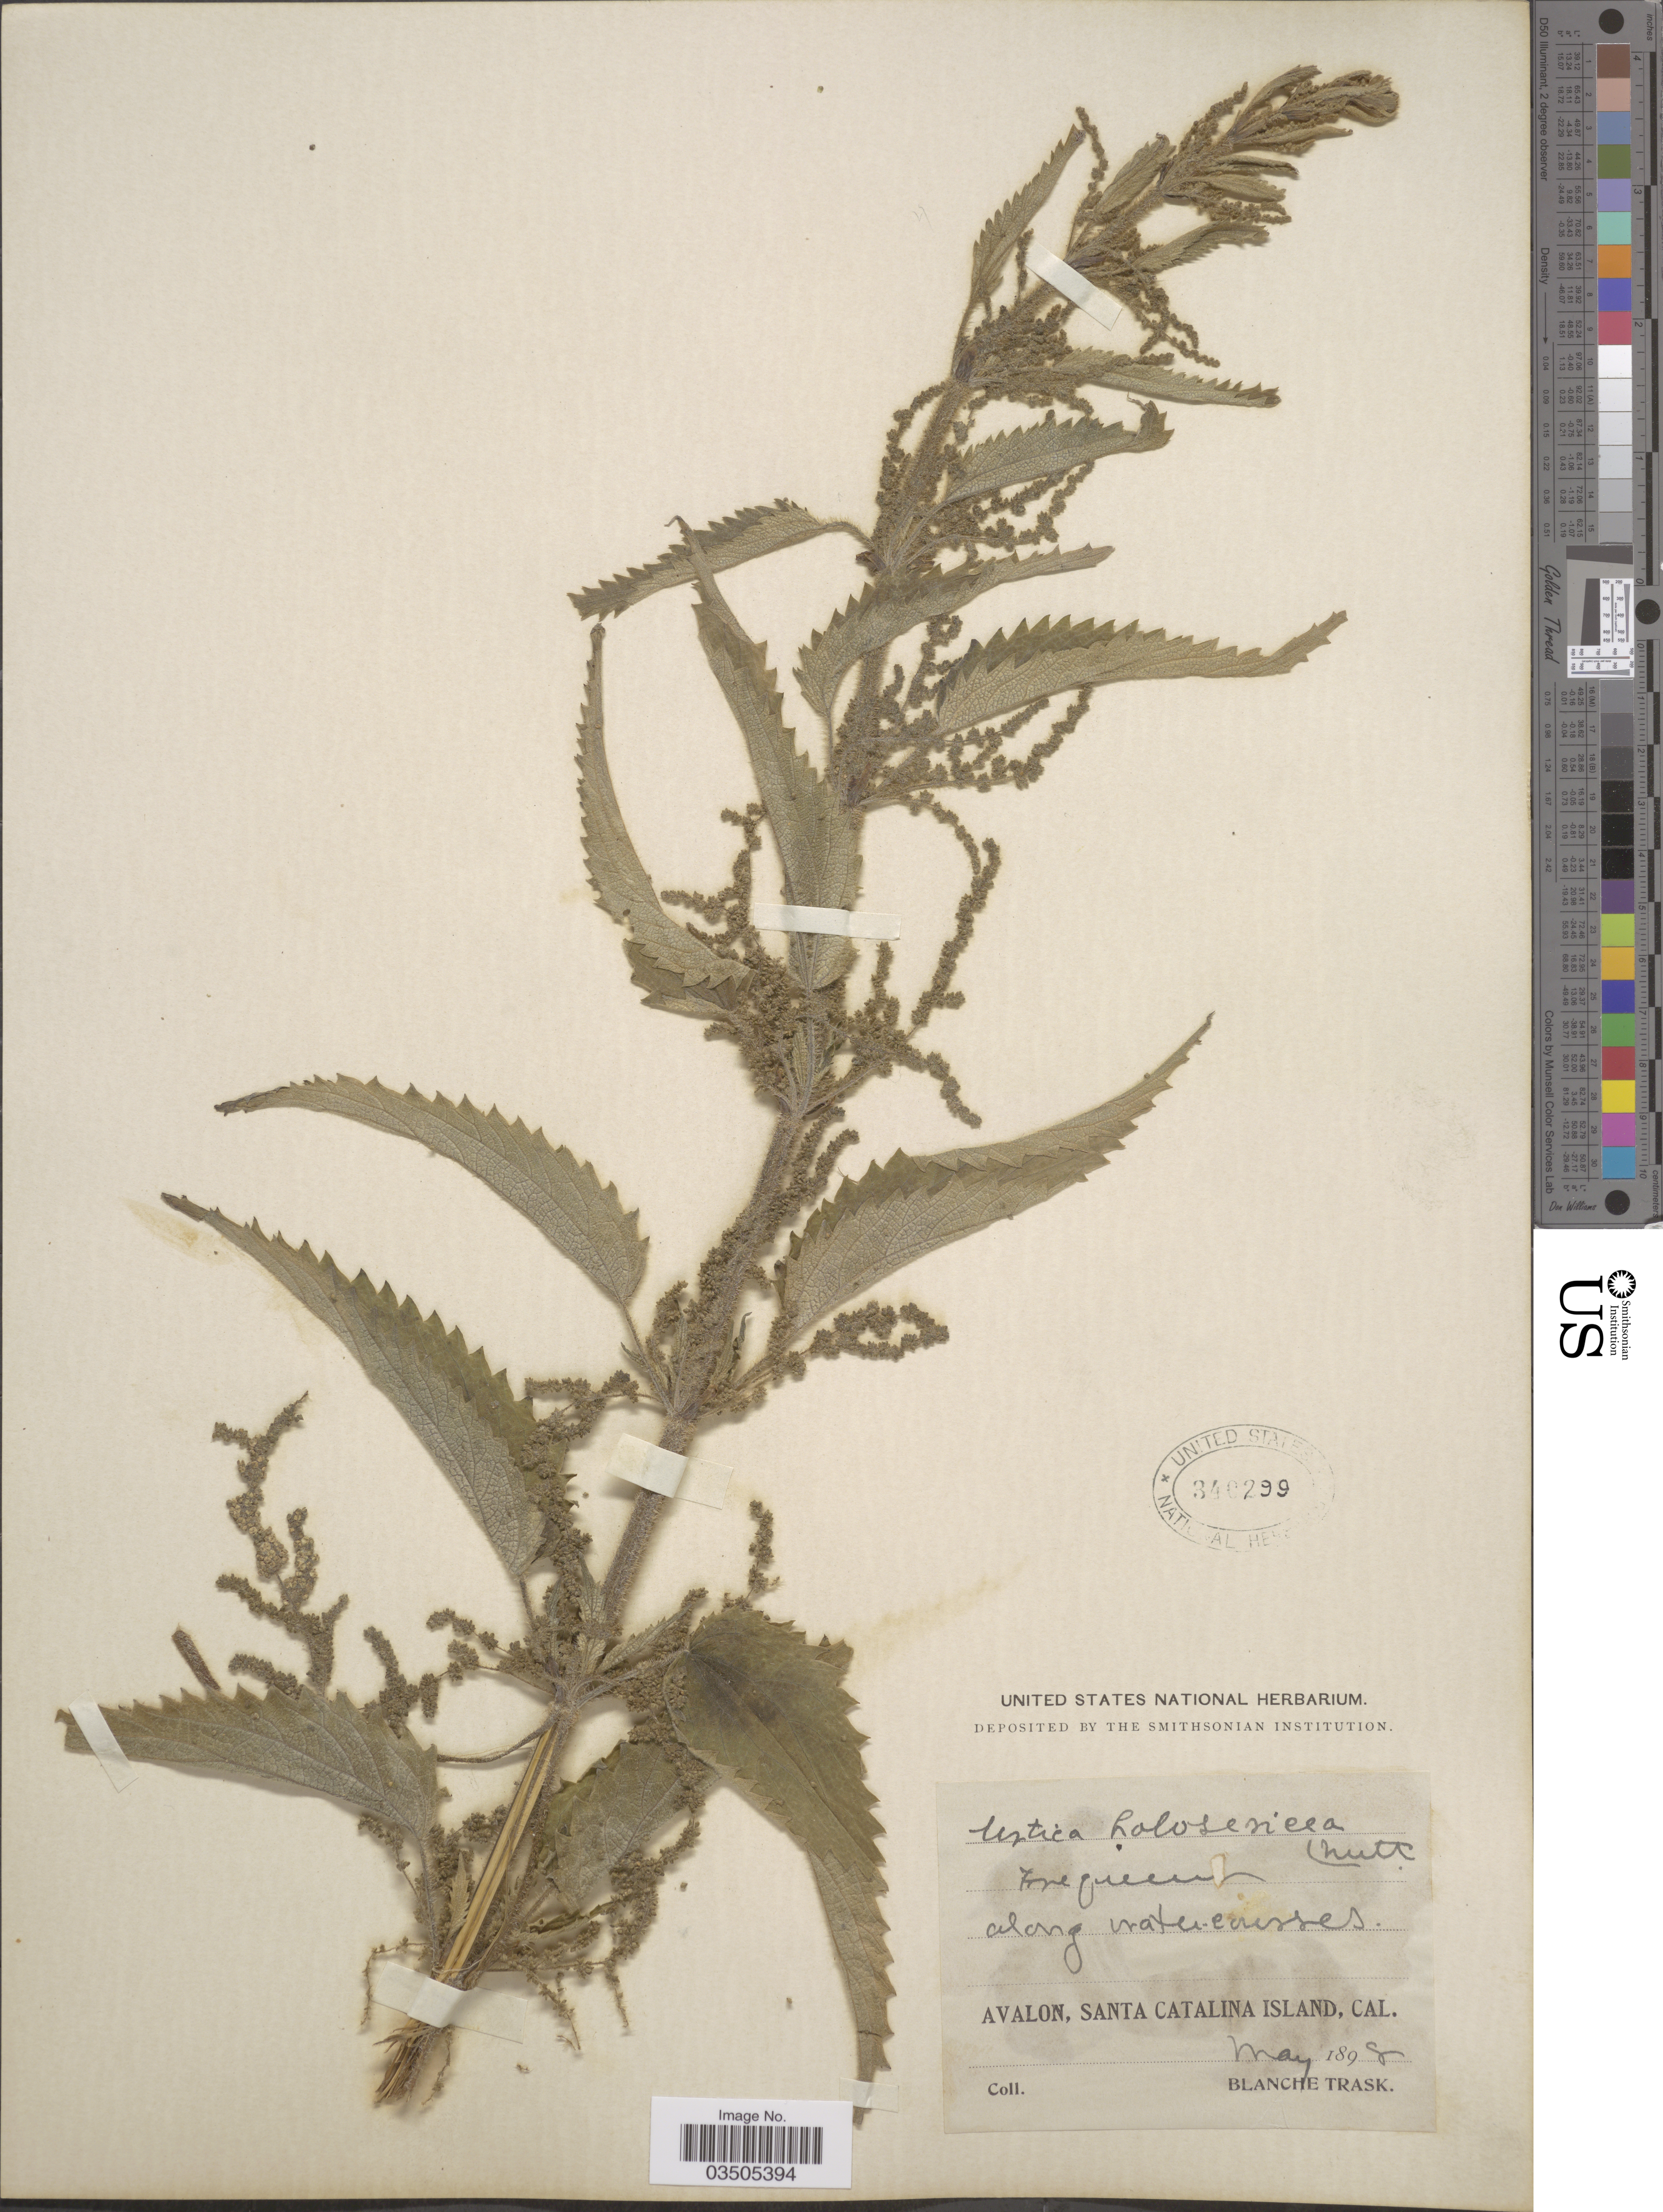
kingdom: Plantae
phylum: Tracheophyta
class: Magnoliopsida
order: Rosales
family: Urticaceae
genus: Urtica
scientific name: Urtica dioica subsp. holosericea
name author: (Nutt.) Thorne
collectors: B. Trask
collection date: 1898-05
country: United States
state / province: California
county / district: Los Angeles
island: Santa Catalina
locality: Avalon, Santa Catalina Island, Cal. Along water courses.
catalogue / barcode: US 340299